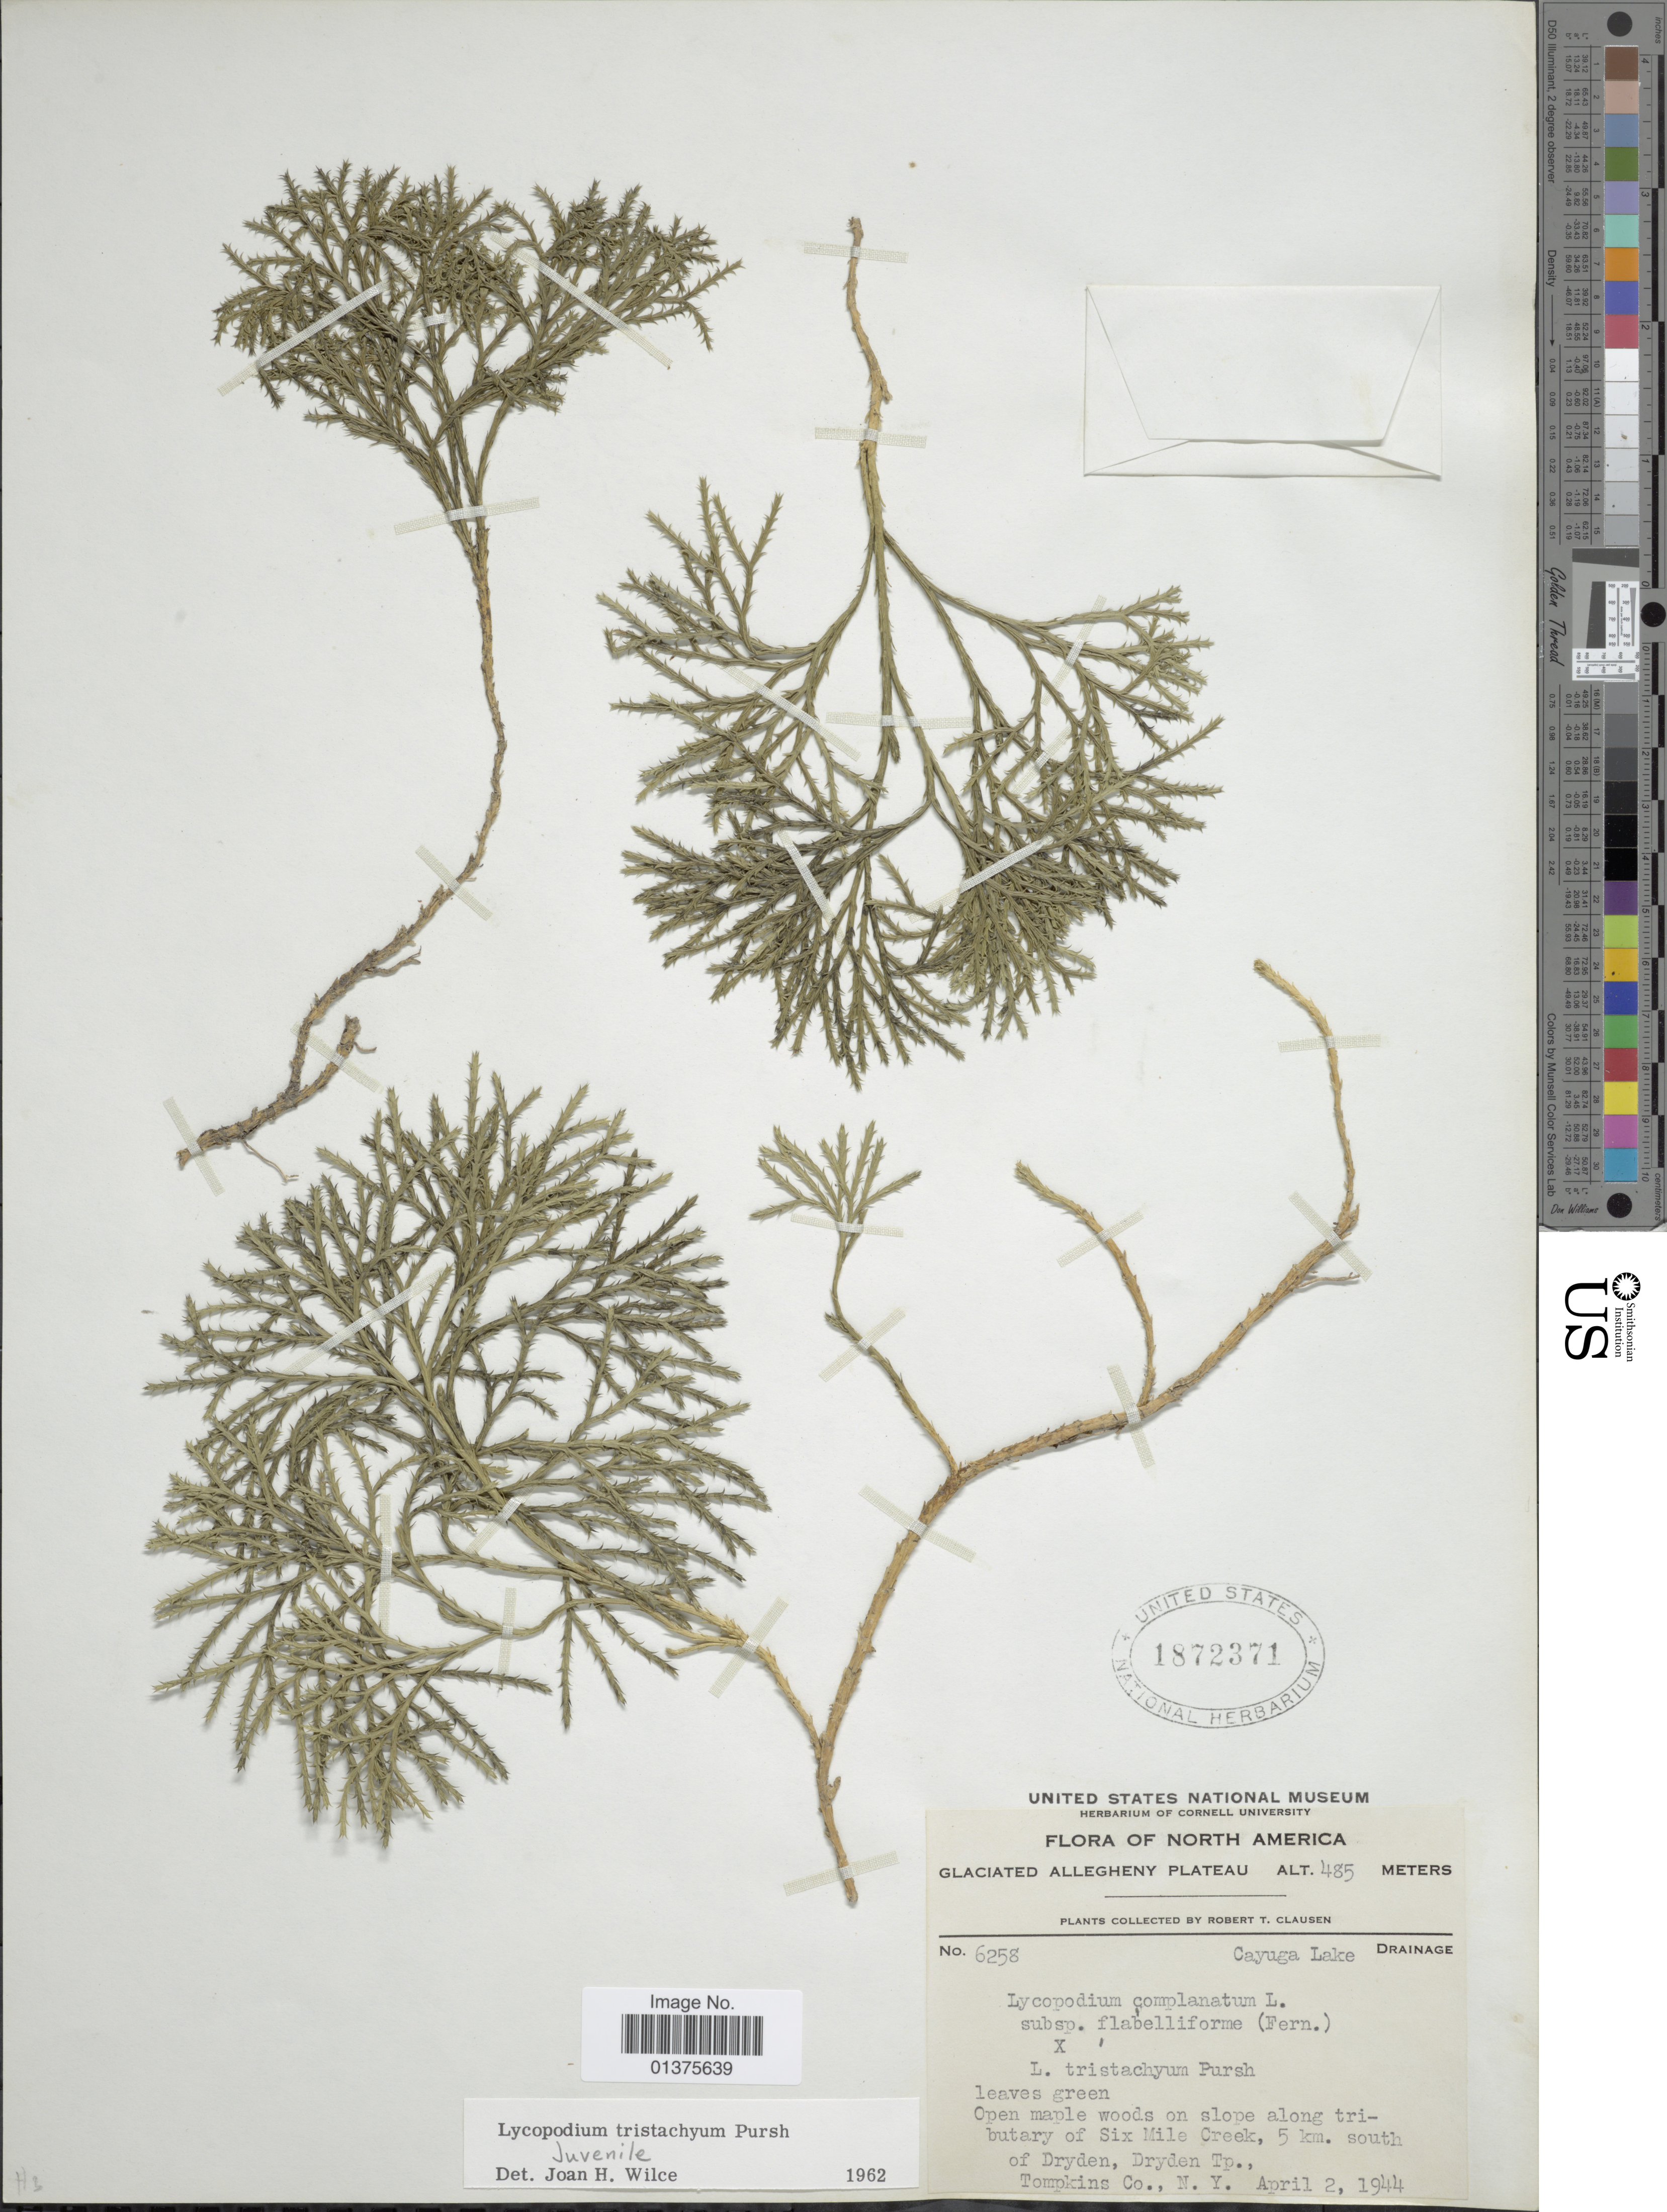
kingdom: Plantae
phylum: Tracheophyta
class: Lycopodiopsida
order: Lycopodiales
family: Lycopodiaceae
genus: Diphasiastrum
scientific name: Diphasiastrum tristachyum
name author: (Pursh) Holub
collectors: R. T. Clausen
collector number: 6258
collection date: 1944-04-02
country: United States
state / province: New York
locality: North America, Glaciated Allegheny plateau, Open maple woods on slope along tributary of Six Mile Creek, 5km south of Dryden, Dryden Tp., Tompkins Co., Cayuga Lake Drainage, on slope along tributary of Six Mile Creek, 5 km south of Dryden, Dryden Tp., Tompkins Co.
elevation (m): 485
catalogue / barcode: US 1872371